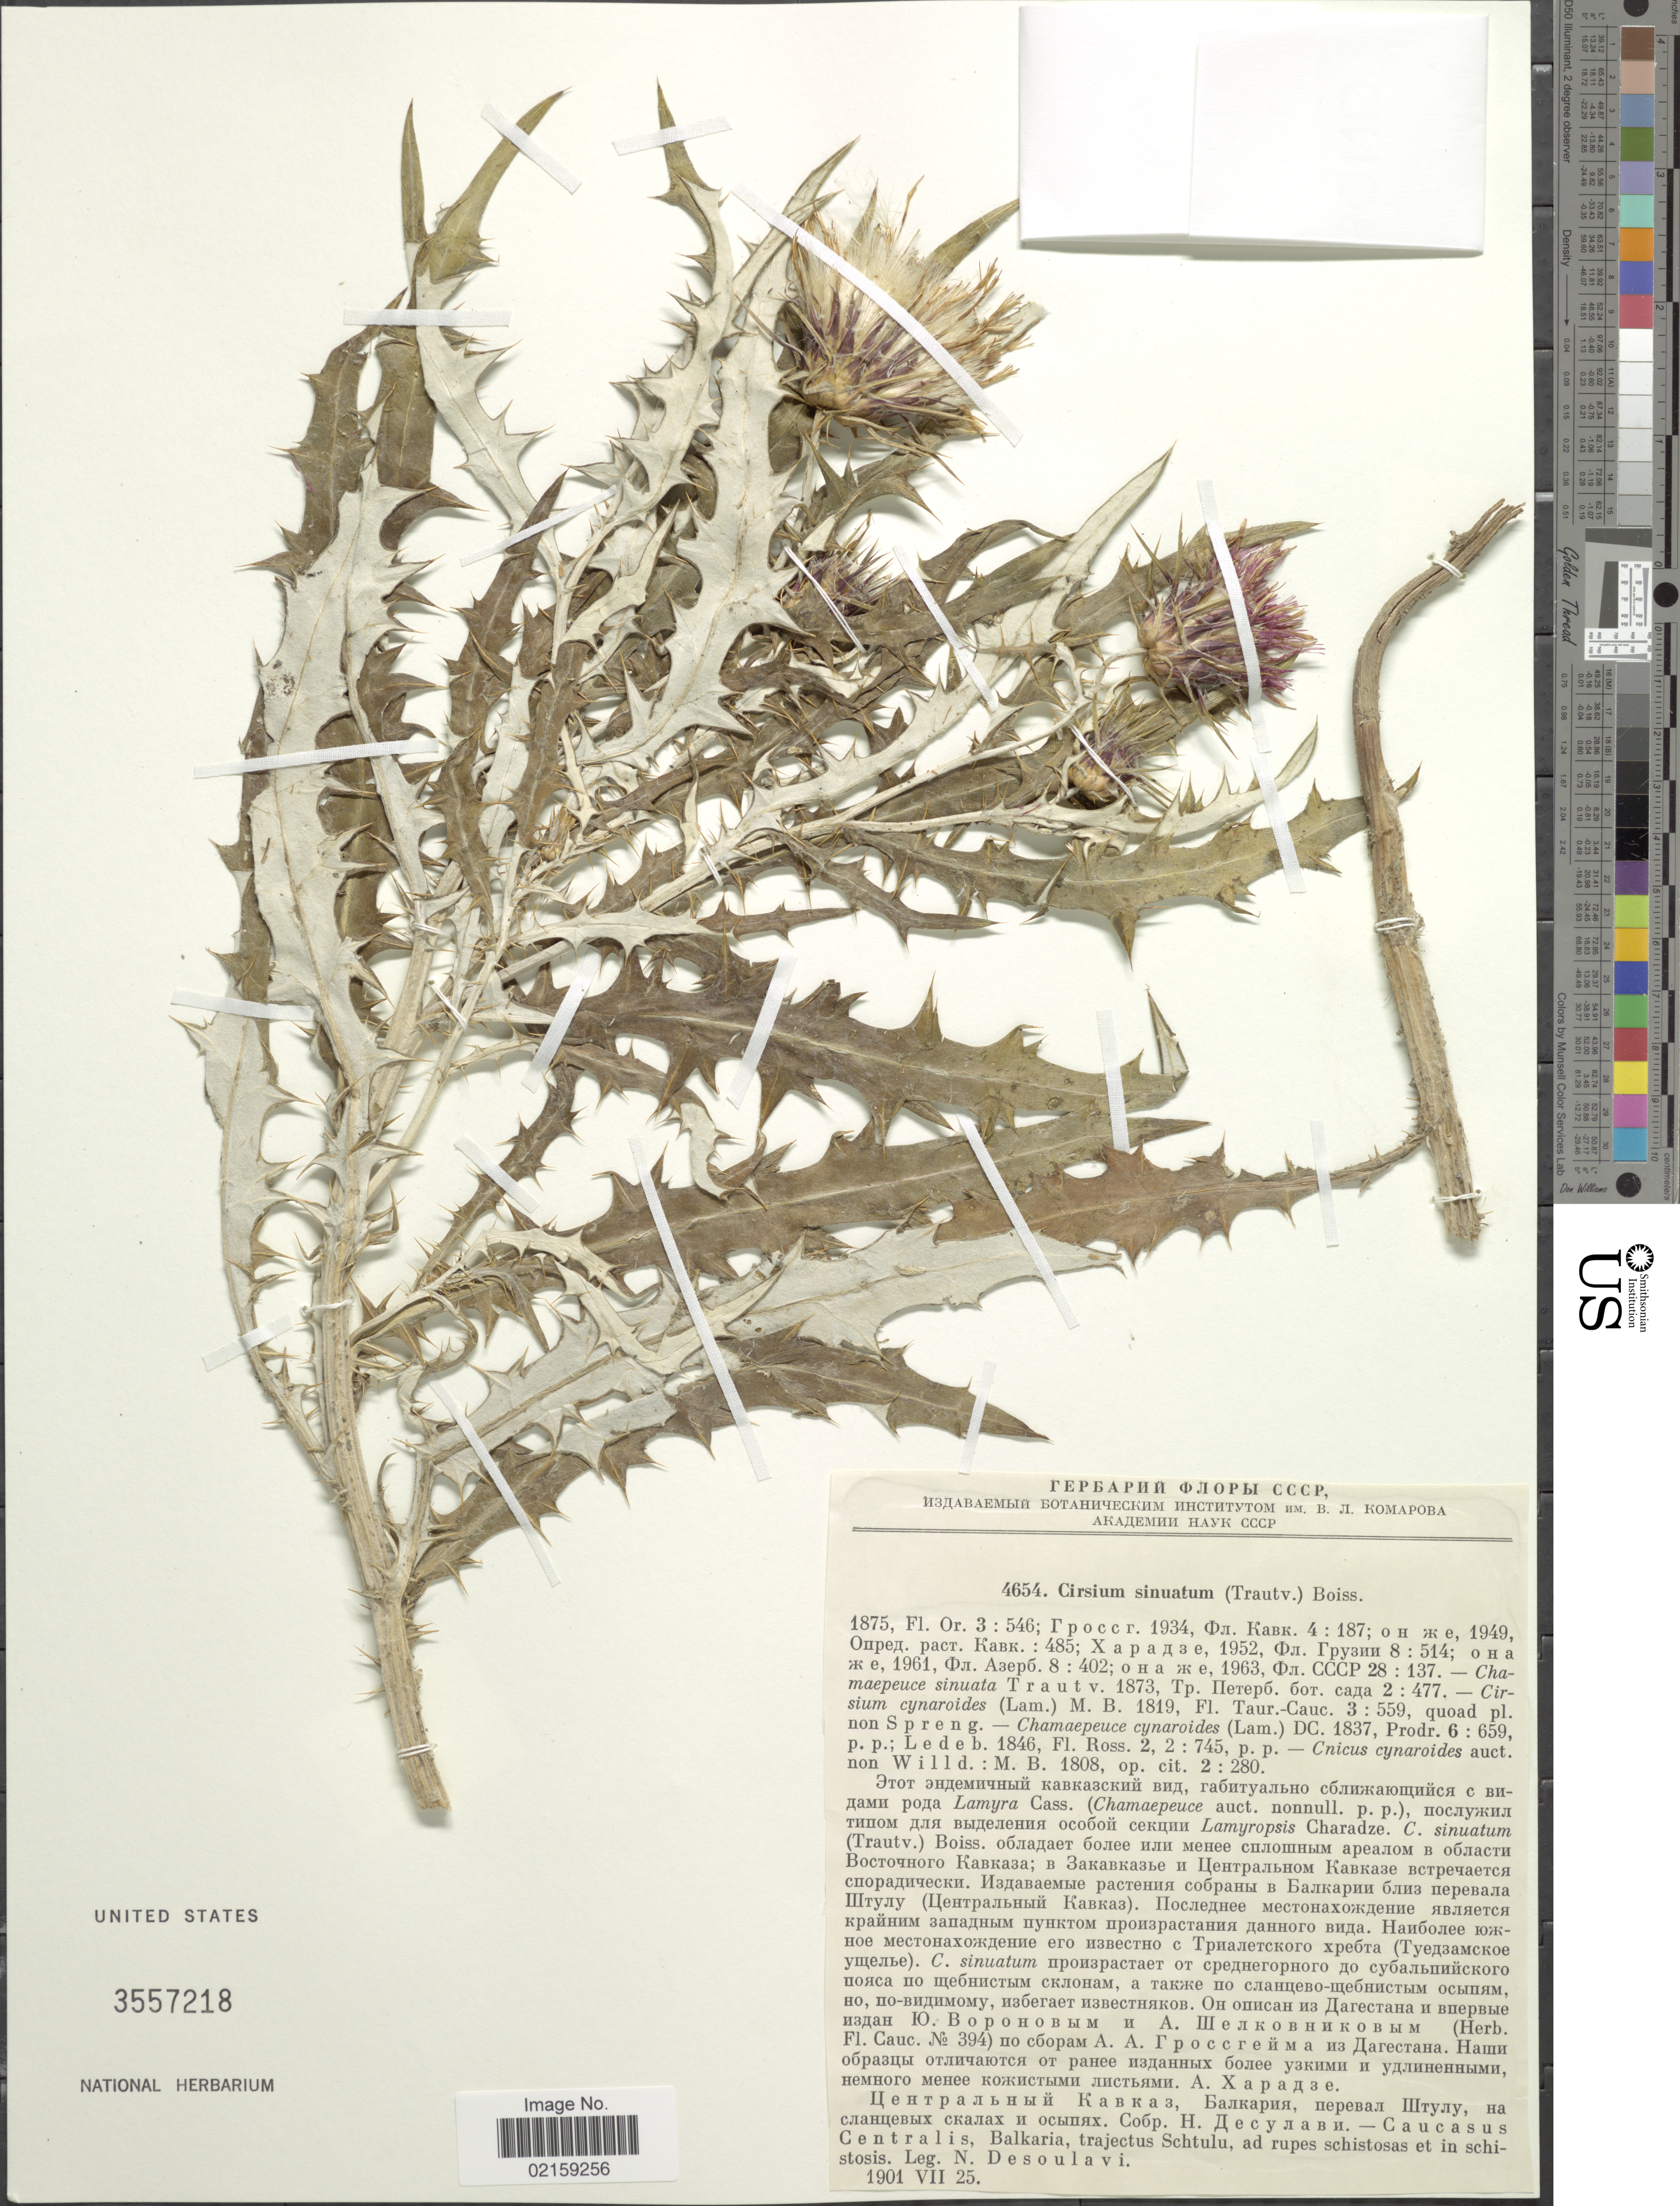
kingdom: Plantae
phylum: Tracheophyta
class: Magnoliopsida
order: Asterales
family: Asteraceae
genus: Lamyropsis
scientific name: Lamyropsis sinuata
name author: (Trautv.) Dittrich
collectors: N. Desoulavy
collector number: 4654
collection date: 1901-07-25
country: Russian Federation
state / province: Kabardino-Balkar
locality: Caucasus Centralis, Balkaria, trajectus Schtulu, ad rupes schistosas et in schistosis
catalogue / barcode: US 3557218